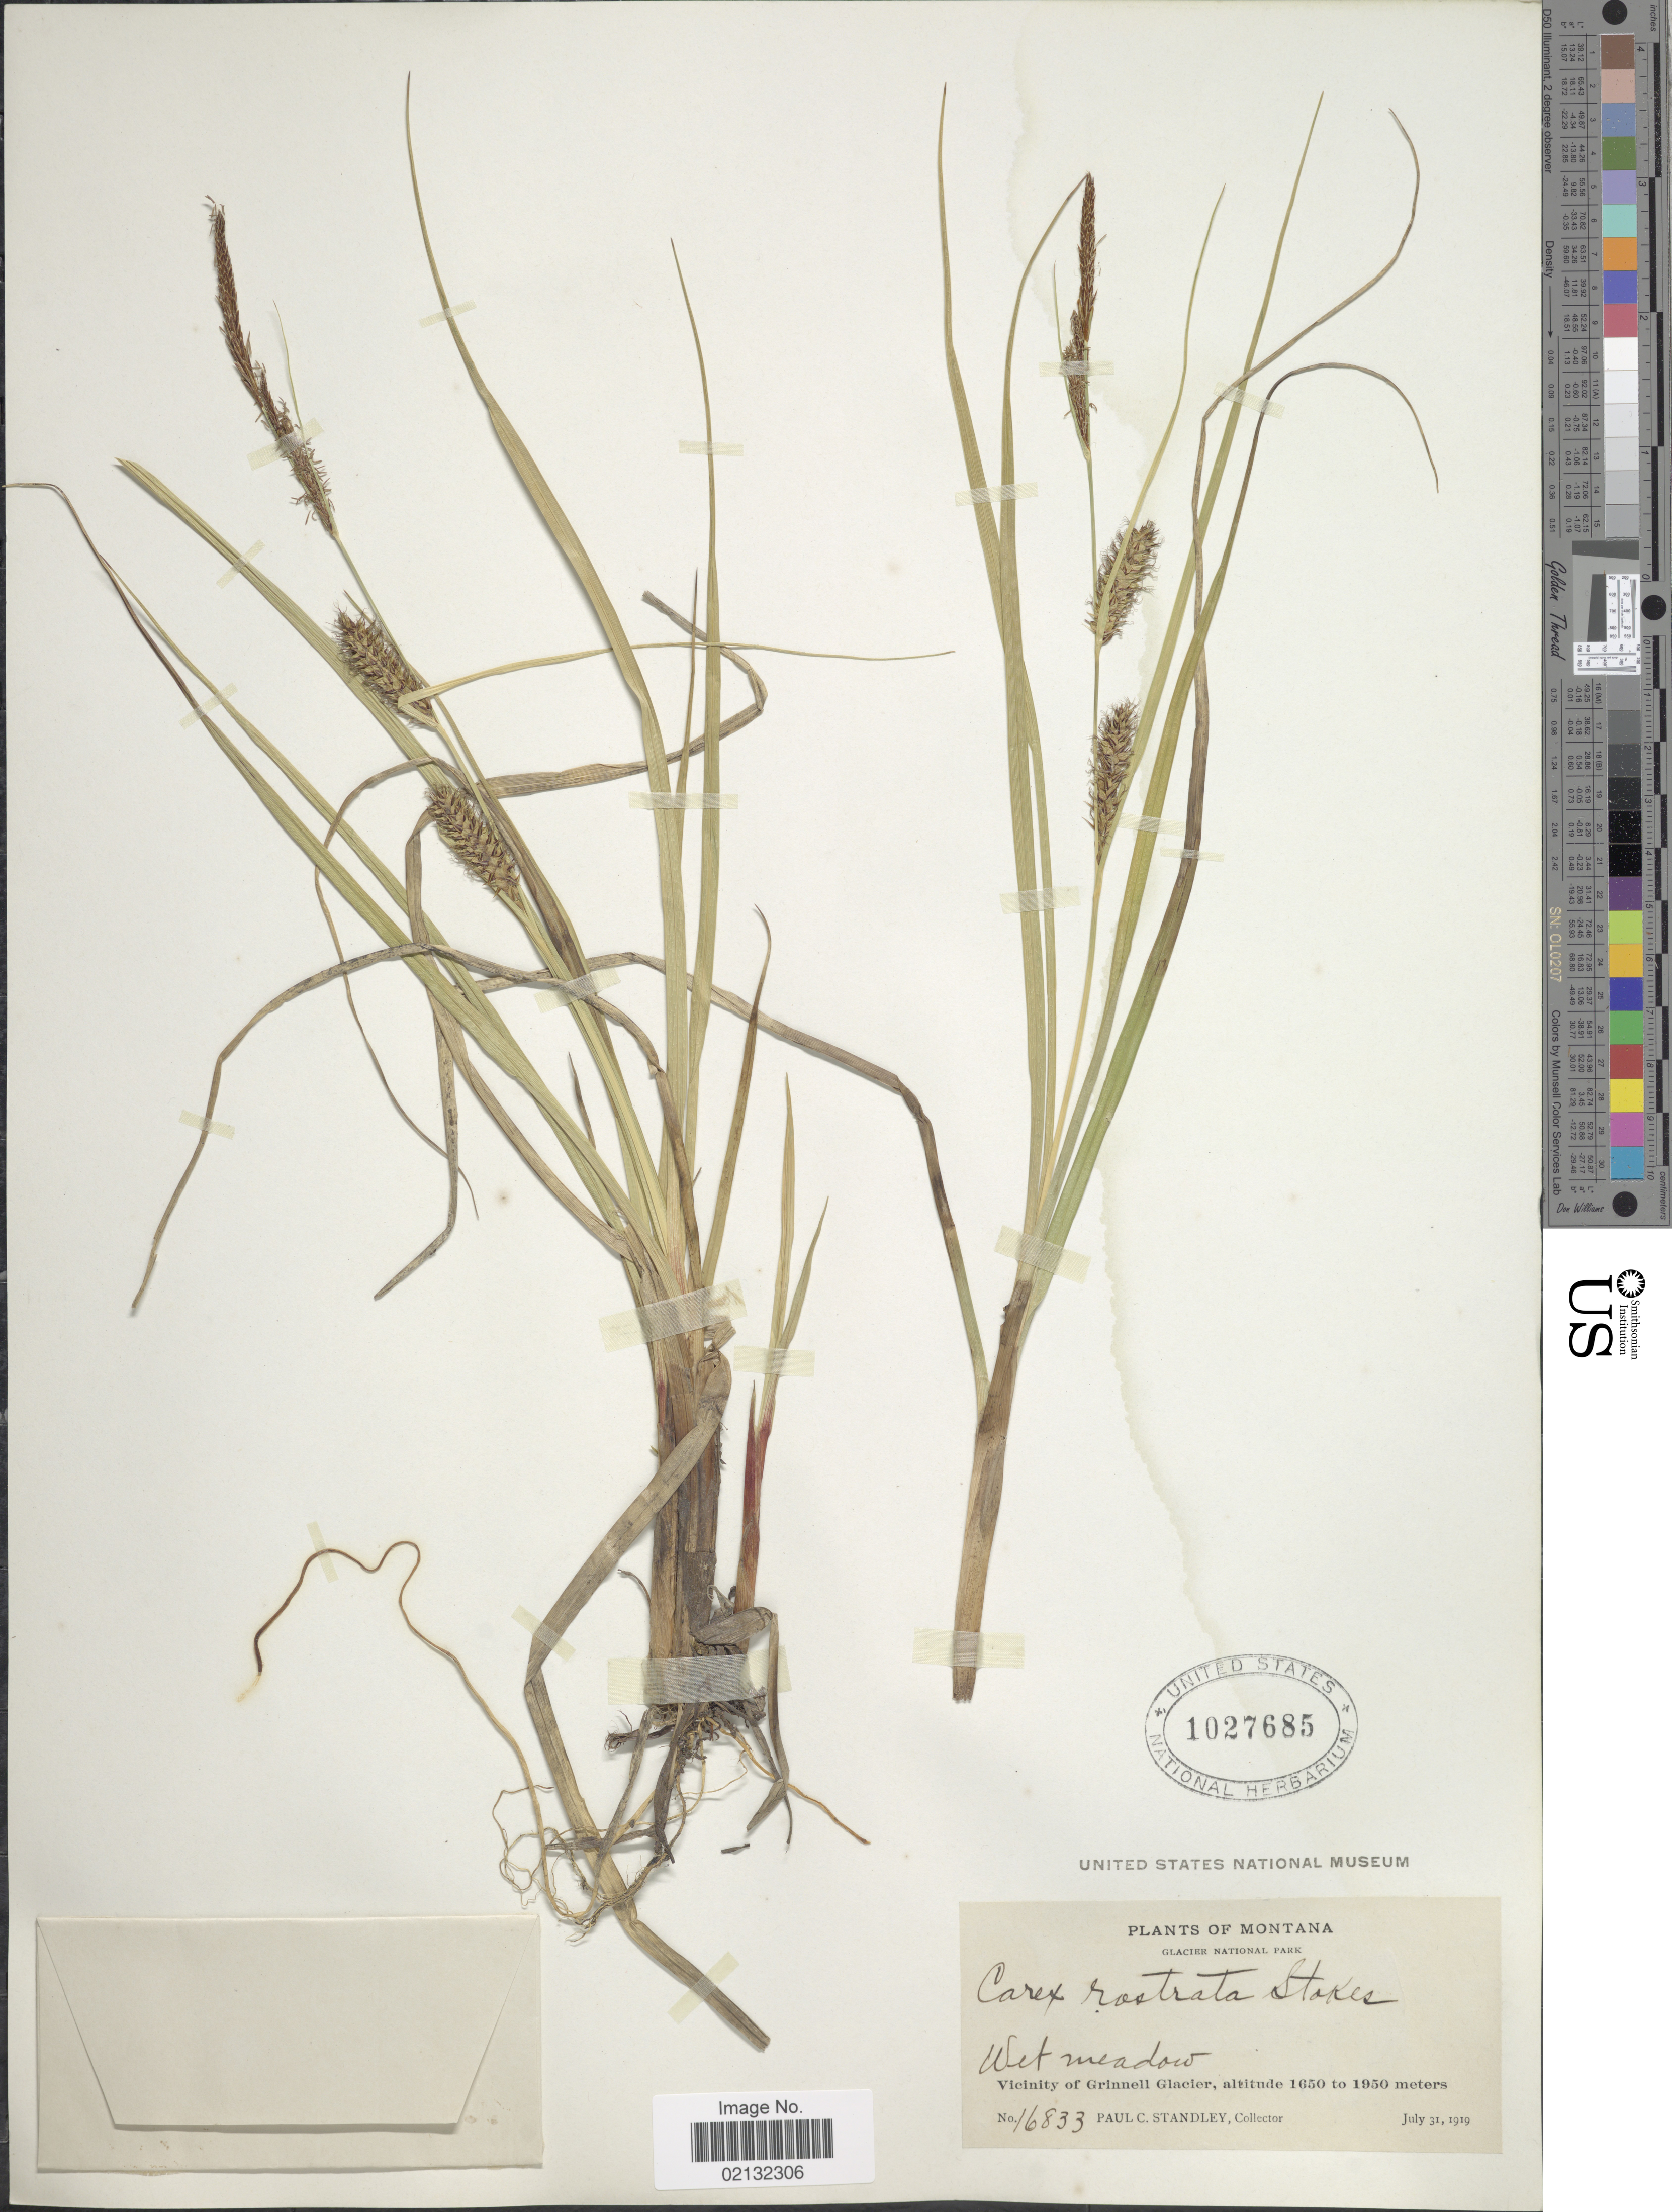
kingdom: Plantae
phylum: Tracheophyta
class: Liliopsida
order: Poales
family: Cyperaceae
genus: Carex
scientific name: Carex rostrata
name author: Stokes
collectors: P. C. Standley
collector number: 16833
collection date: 1919-07-31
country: United States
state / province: Montana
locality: Wet meadow, vicinity of Grinnell Glacier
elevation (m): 1650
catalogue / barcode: US 1027685